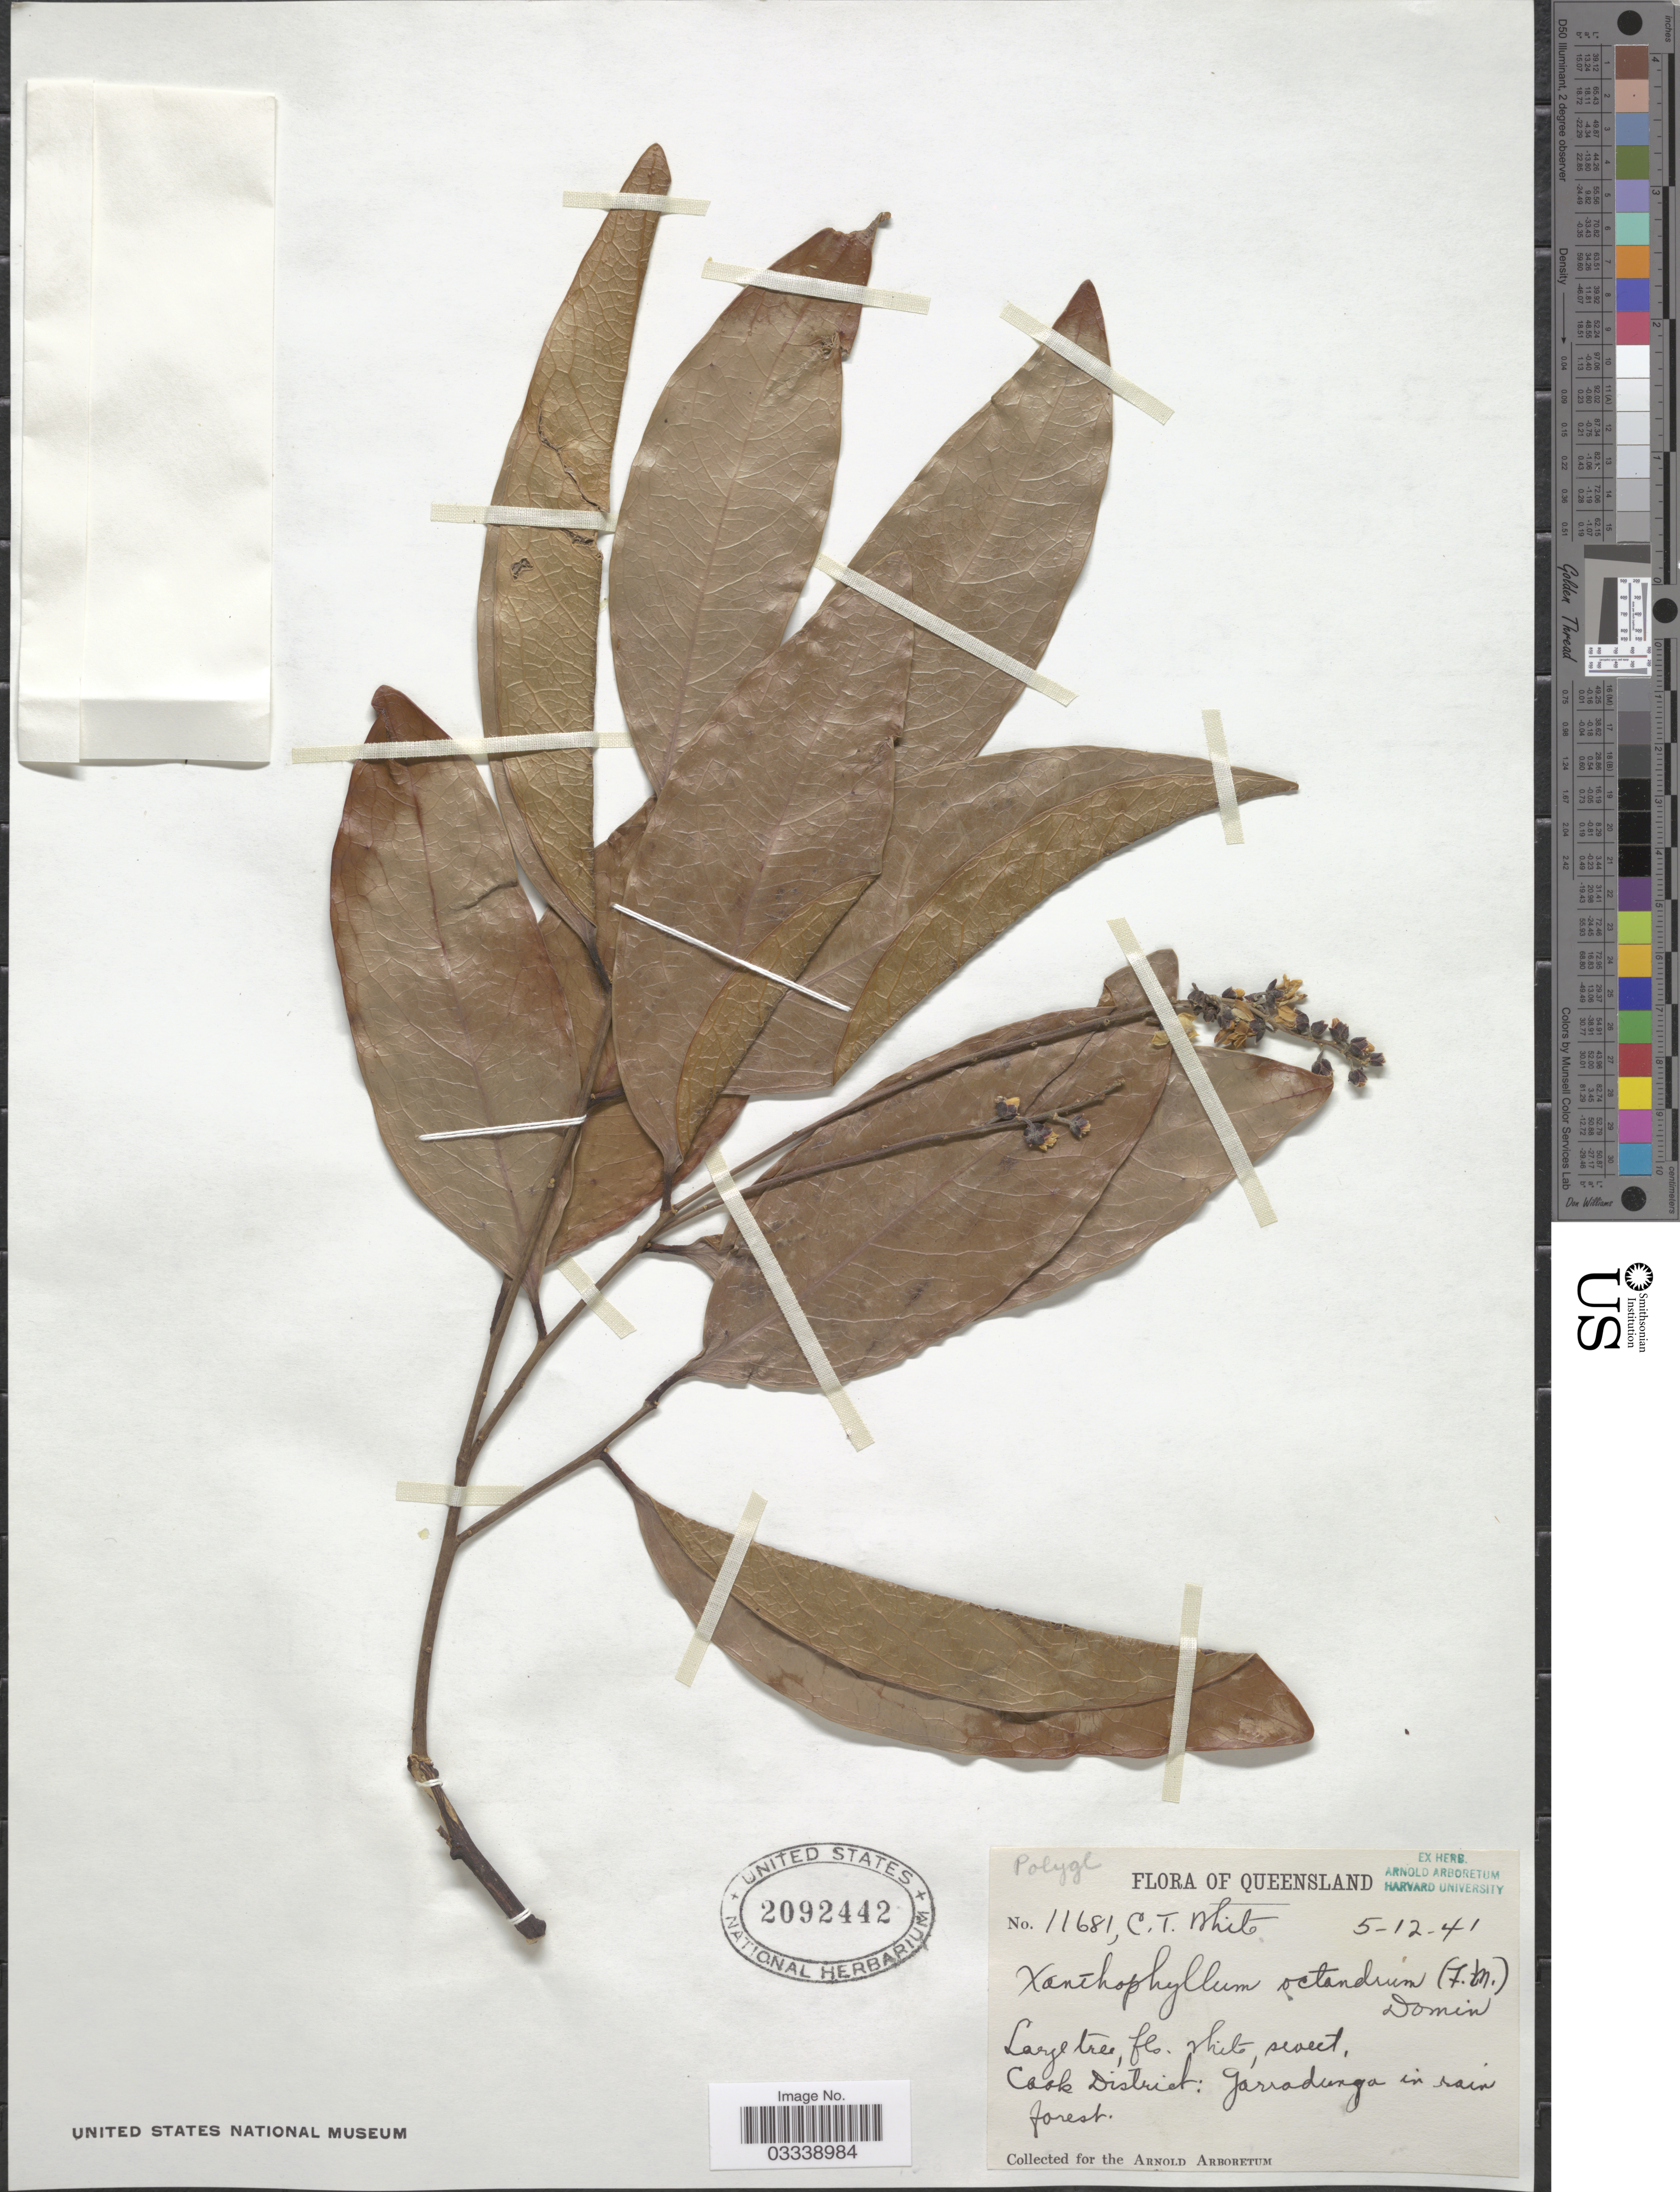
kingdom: Plantae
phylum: Tracheophyta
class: Magnoliopsida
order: Fabales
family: Polygalaceae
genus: Xanthophyllum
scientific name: Xanthophyllum octandrum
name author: (F. Muell.) Domin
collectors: C. T. White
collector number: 11681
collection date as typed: Transcribed d/m/y: 5/12/41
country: Australia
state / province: Queensland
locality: Cook District: Garradunga in rain forest.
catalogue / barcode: US 2092442